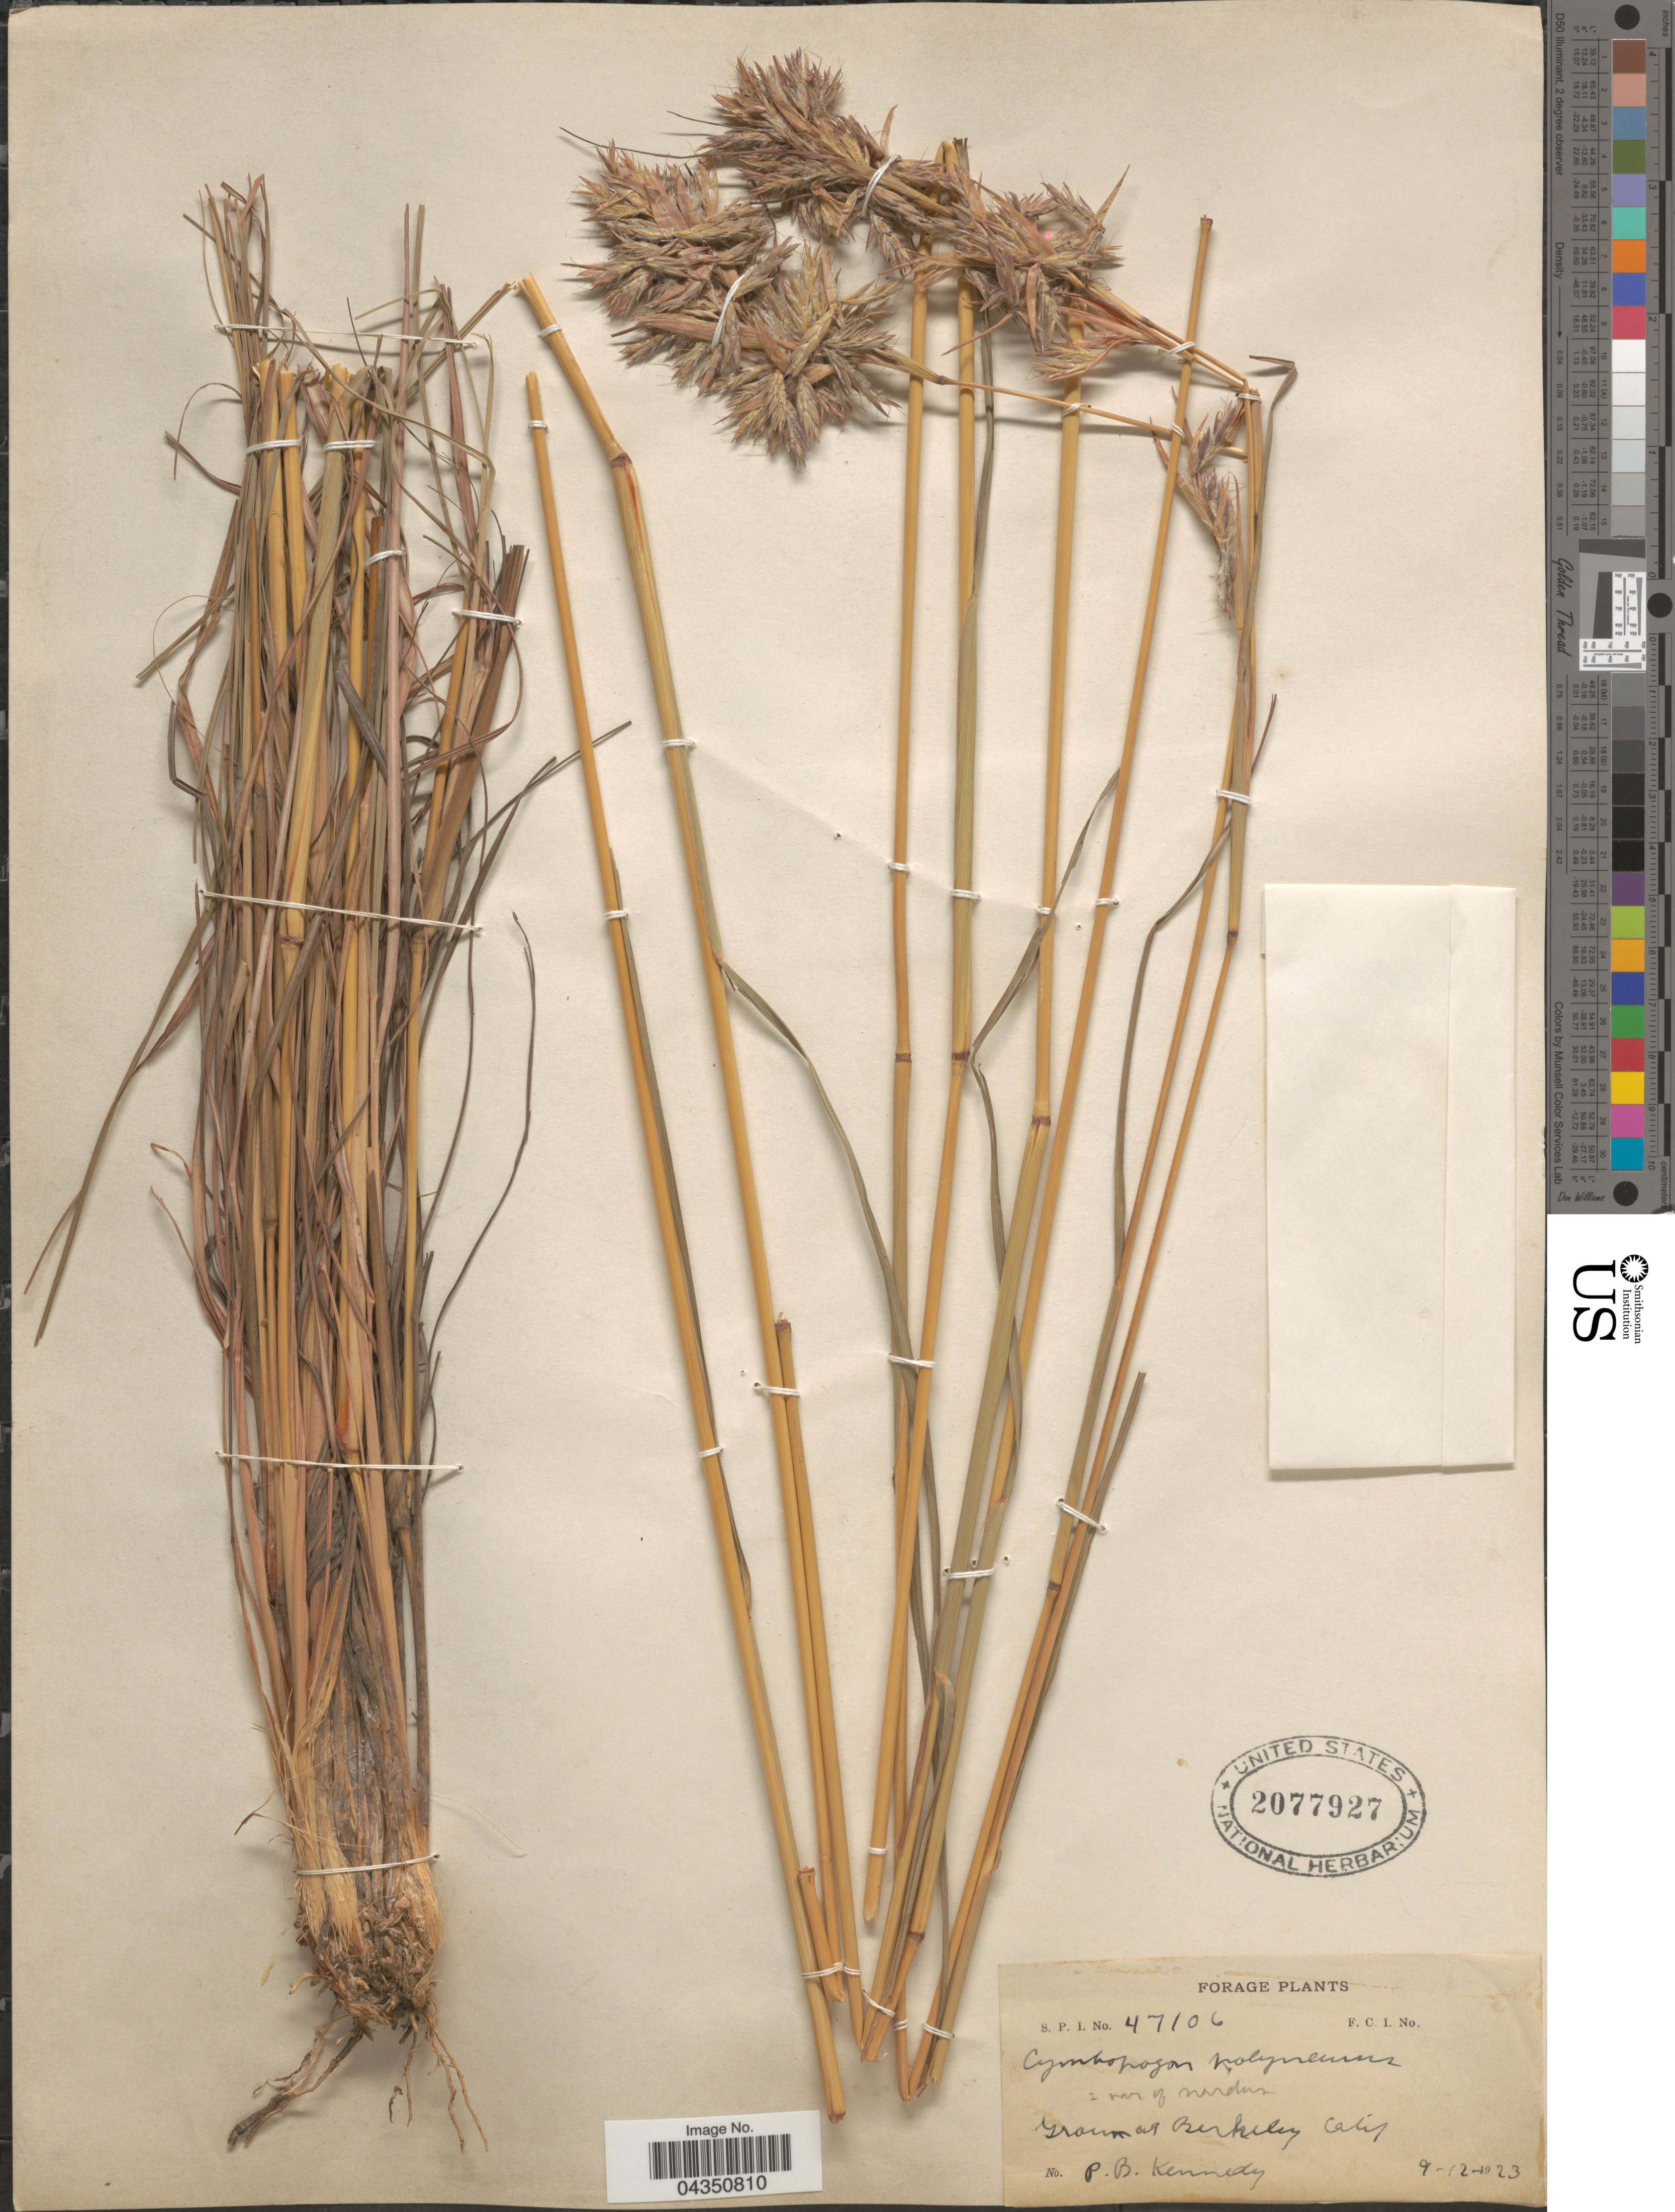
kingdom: Plantae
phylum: Tracheophyta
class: Liliopsida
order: Poales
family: Poaceae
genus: Cymbopogon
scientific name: Cymbopogon nardus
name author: (L.) Rendle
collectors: P. B. Kennedy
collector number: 47106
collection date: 1923-09-12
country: United States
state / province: California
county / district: Alameda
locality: At Berkeley.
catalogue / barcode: US 2077927